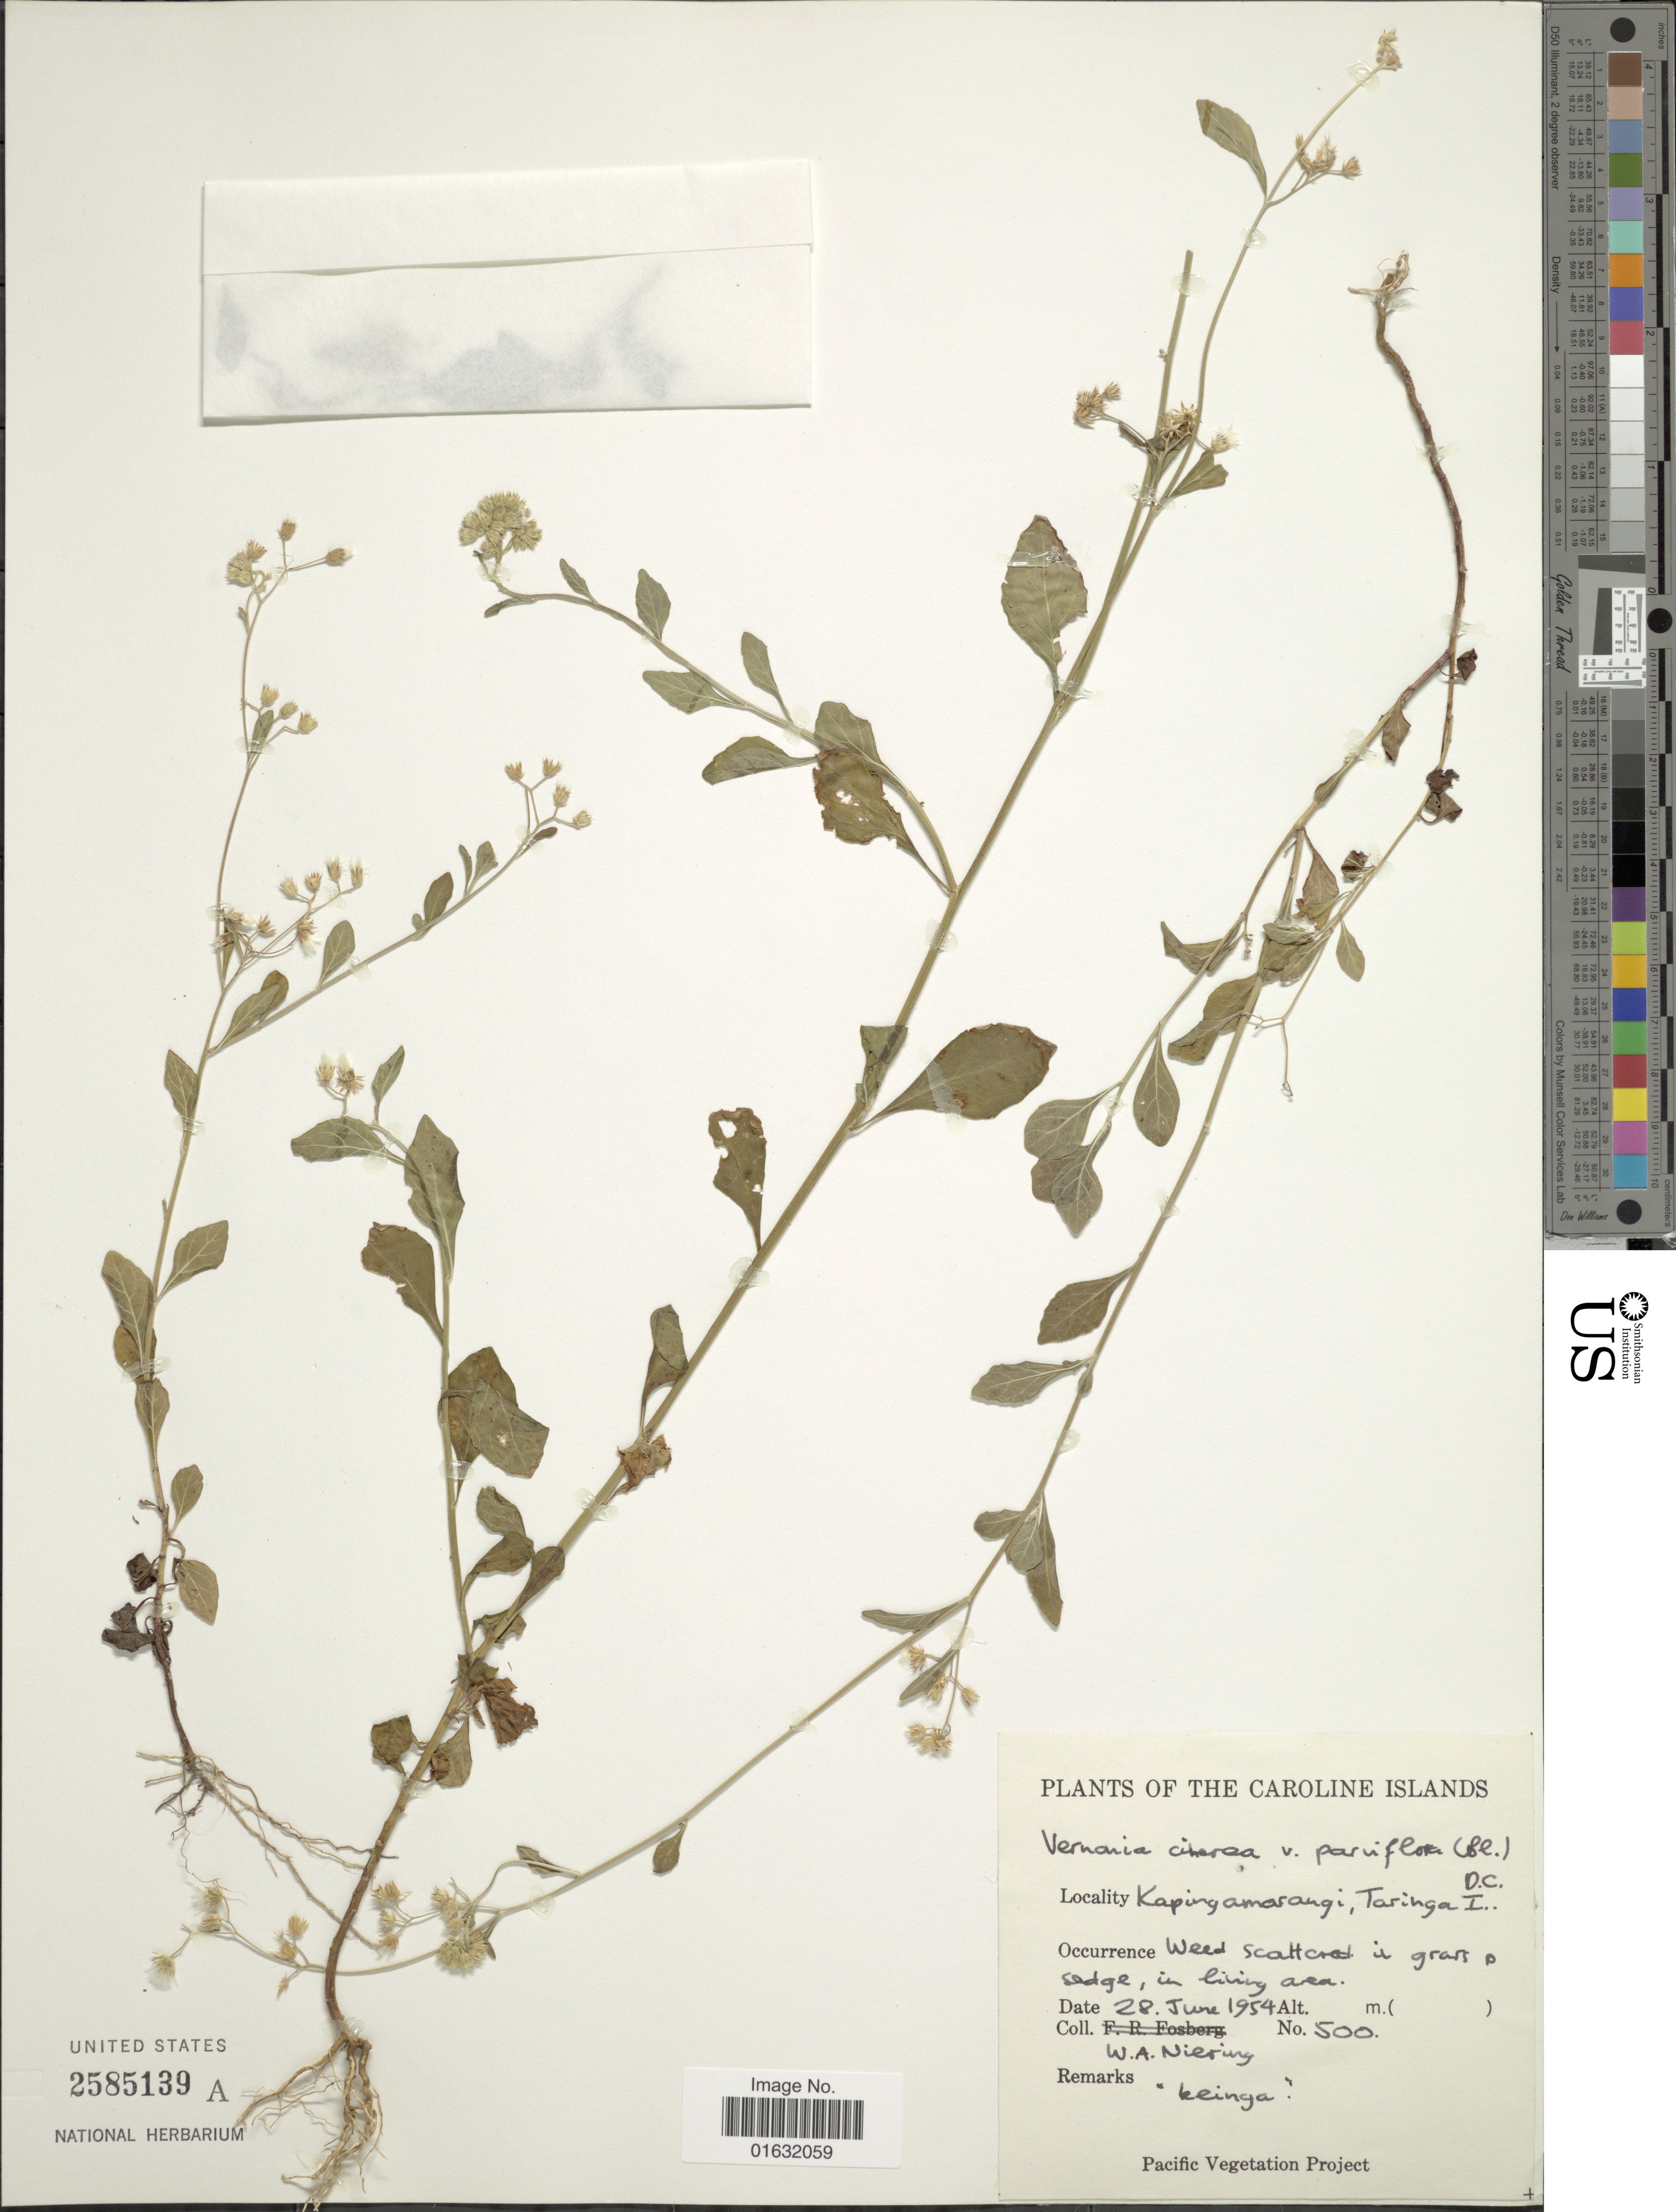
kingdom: Plantae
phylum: Tracheophyta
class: Magnoliopsida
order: Asterales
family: Asteraceae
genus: Cyanthillium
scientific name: Cyanthillium cinereum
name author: (L.) H. Rob.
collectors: W. Niering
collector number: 500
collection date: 1954-06-28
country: Micronesia, Federated States of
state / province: Pohnpei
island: Kapingamarangi Atoll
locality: The Caroline Islands, Kapingamarangi, Taringa I.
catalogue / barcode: US 2585139A